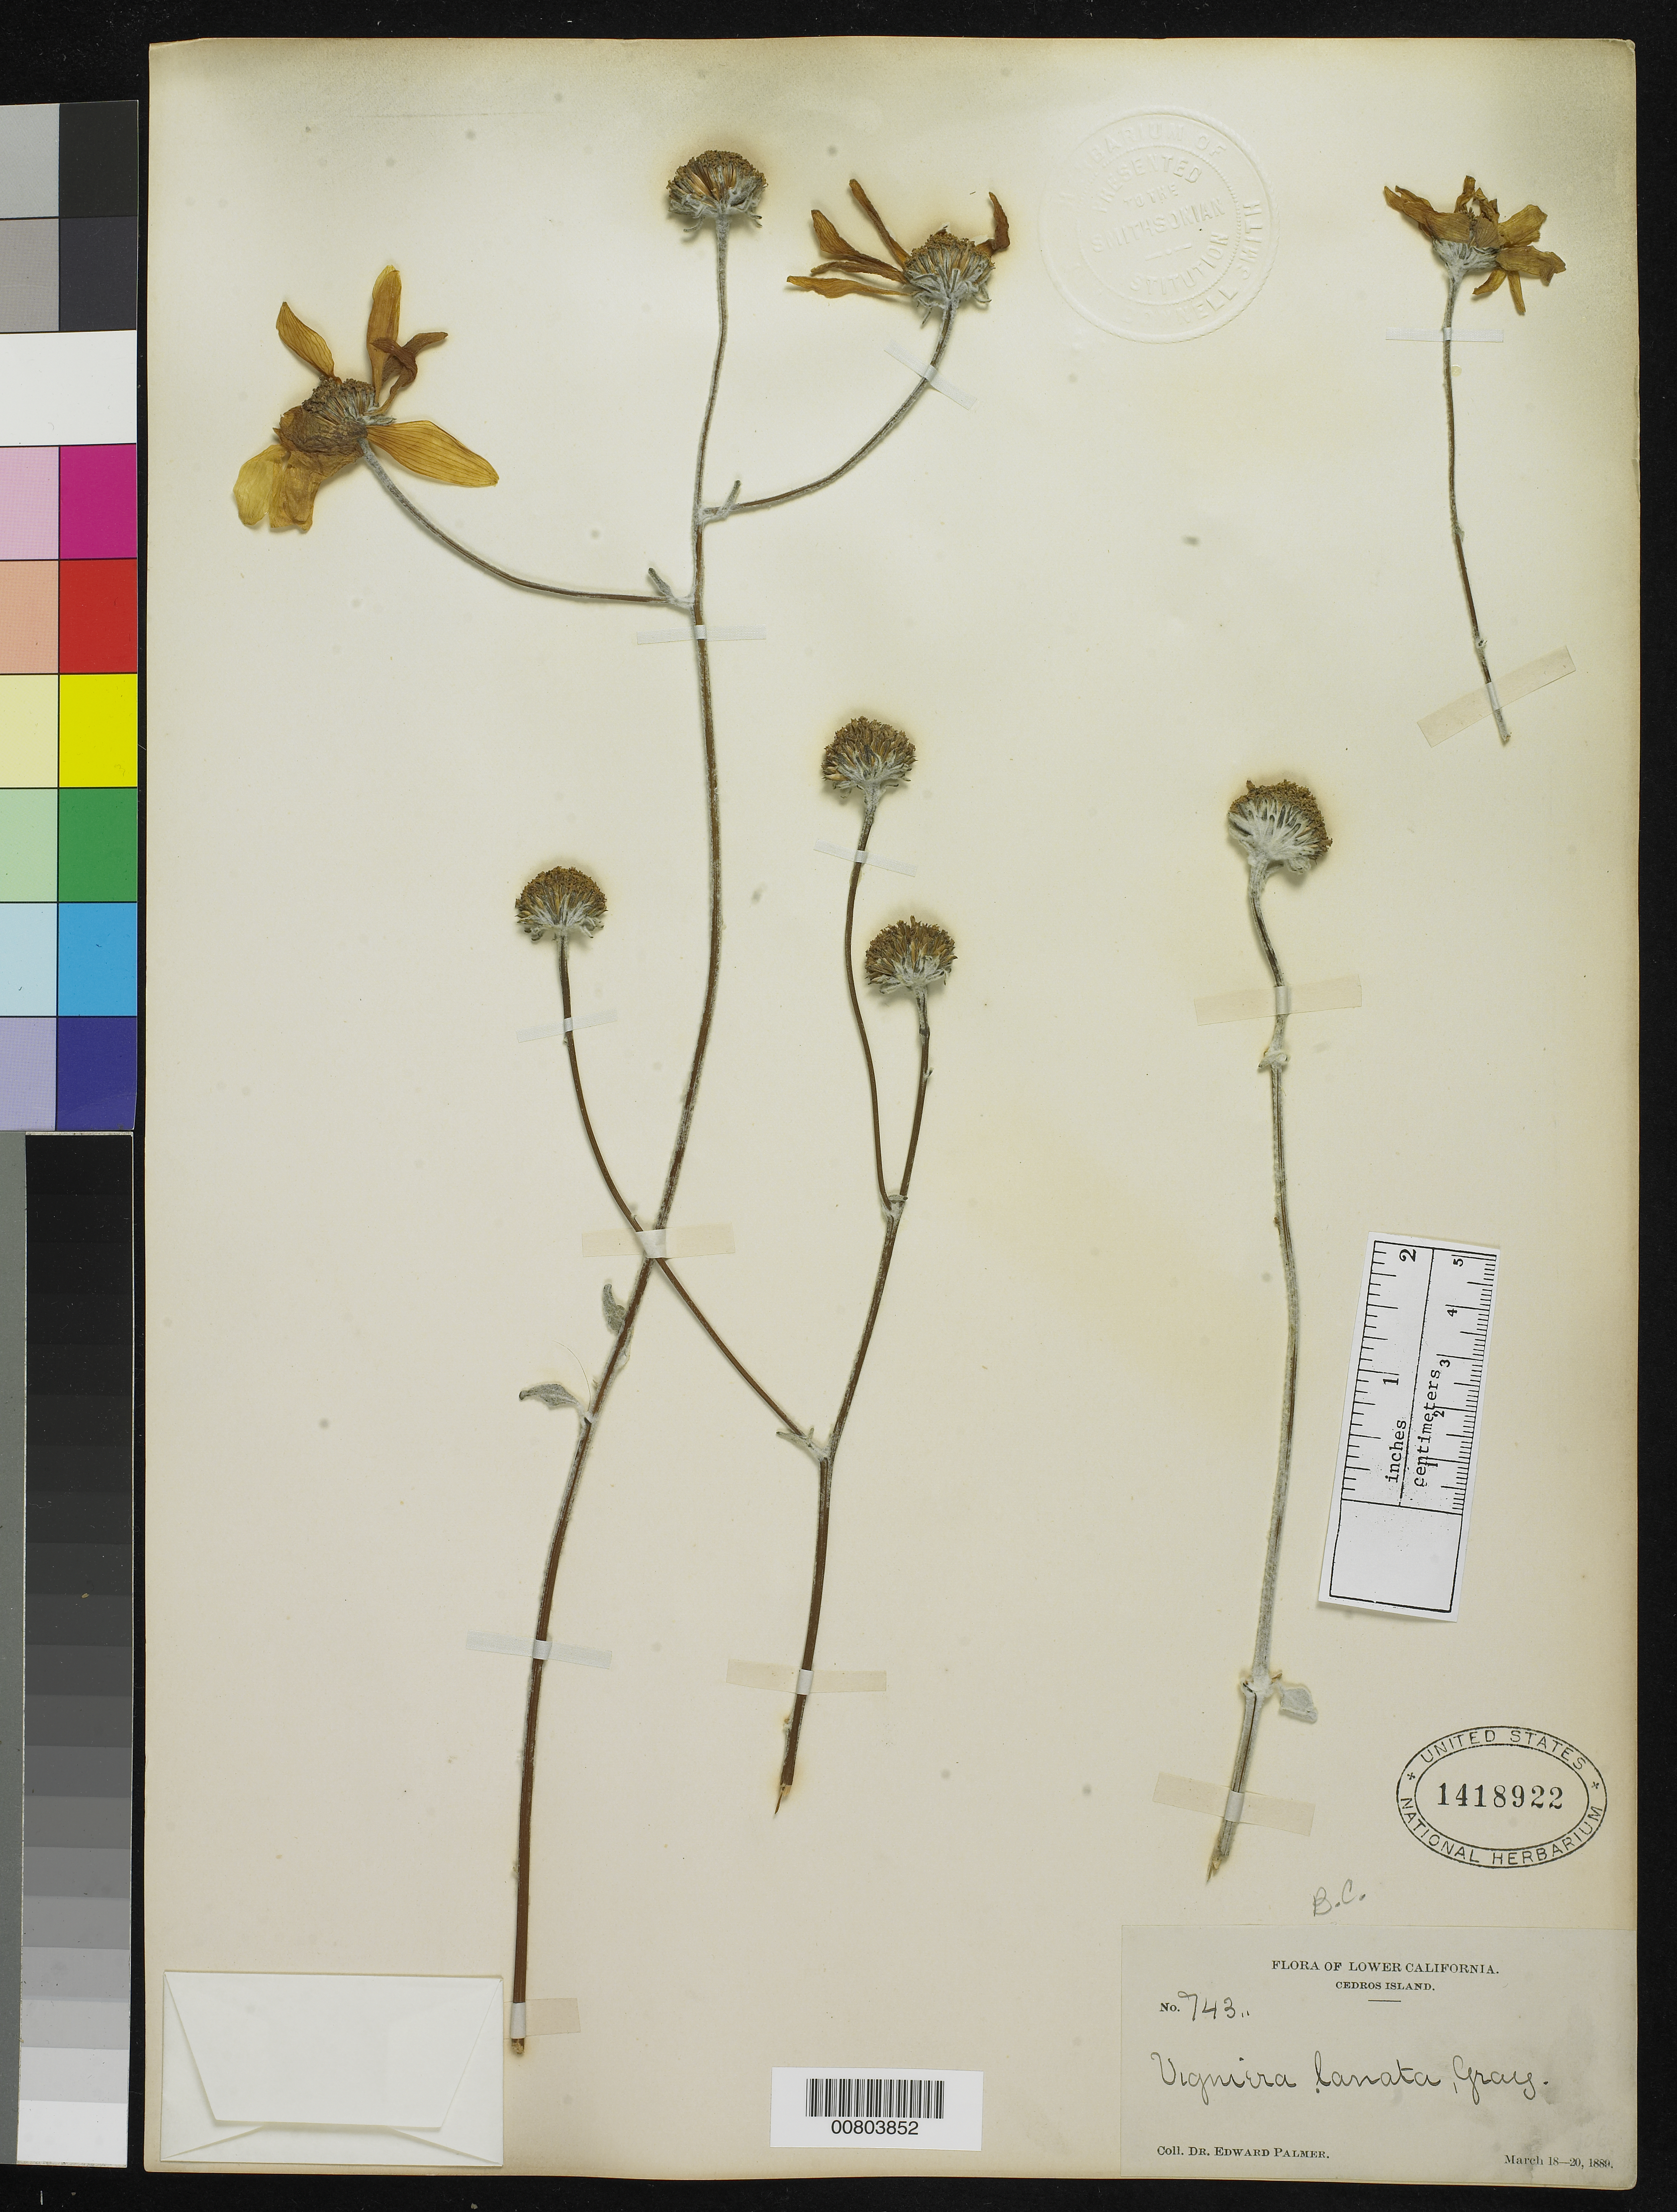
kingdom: Plantae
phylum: Tracheophyta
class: Magnoliopsida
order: Asterales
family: Asteraceae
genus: Viguiera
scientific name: Viguiera lanata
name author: (Kellogg) A. Gray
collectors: E. Palmer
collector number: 743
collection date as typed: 18 Mar 1889 to 20 Mar 1889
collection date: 1889-03-18/1889-03-20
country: Mexico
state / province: Baja California Norte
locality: Cedros Island, Baja California.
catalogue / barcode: US 1418922